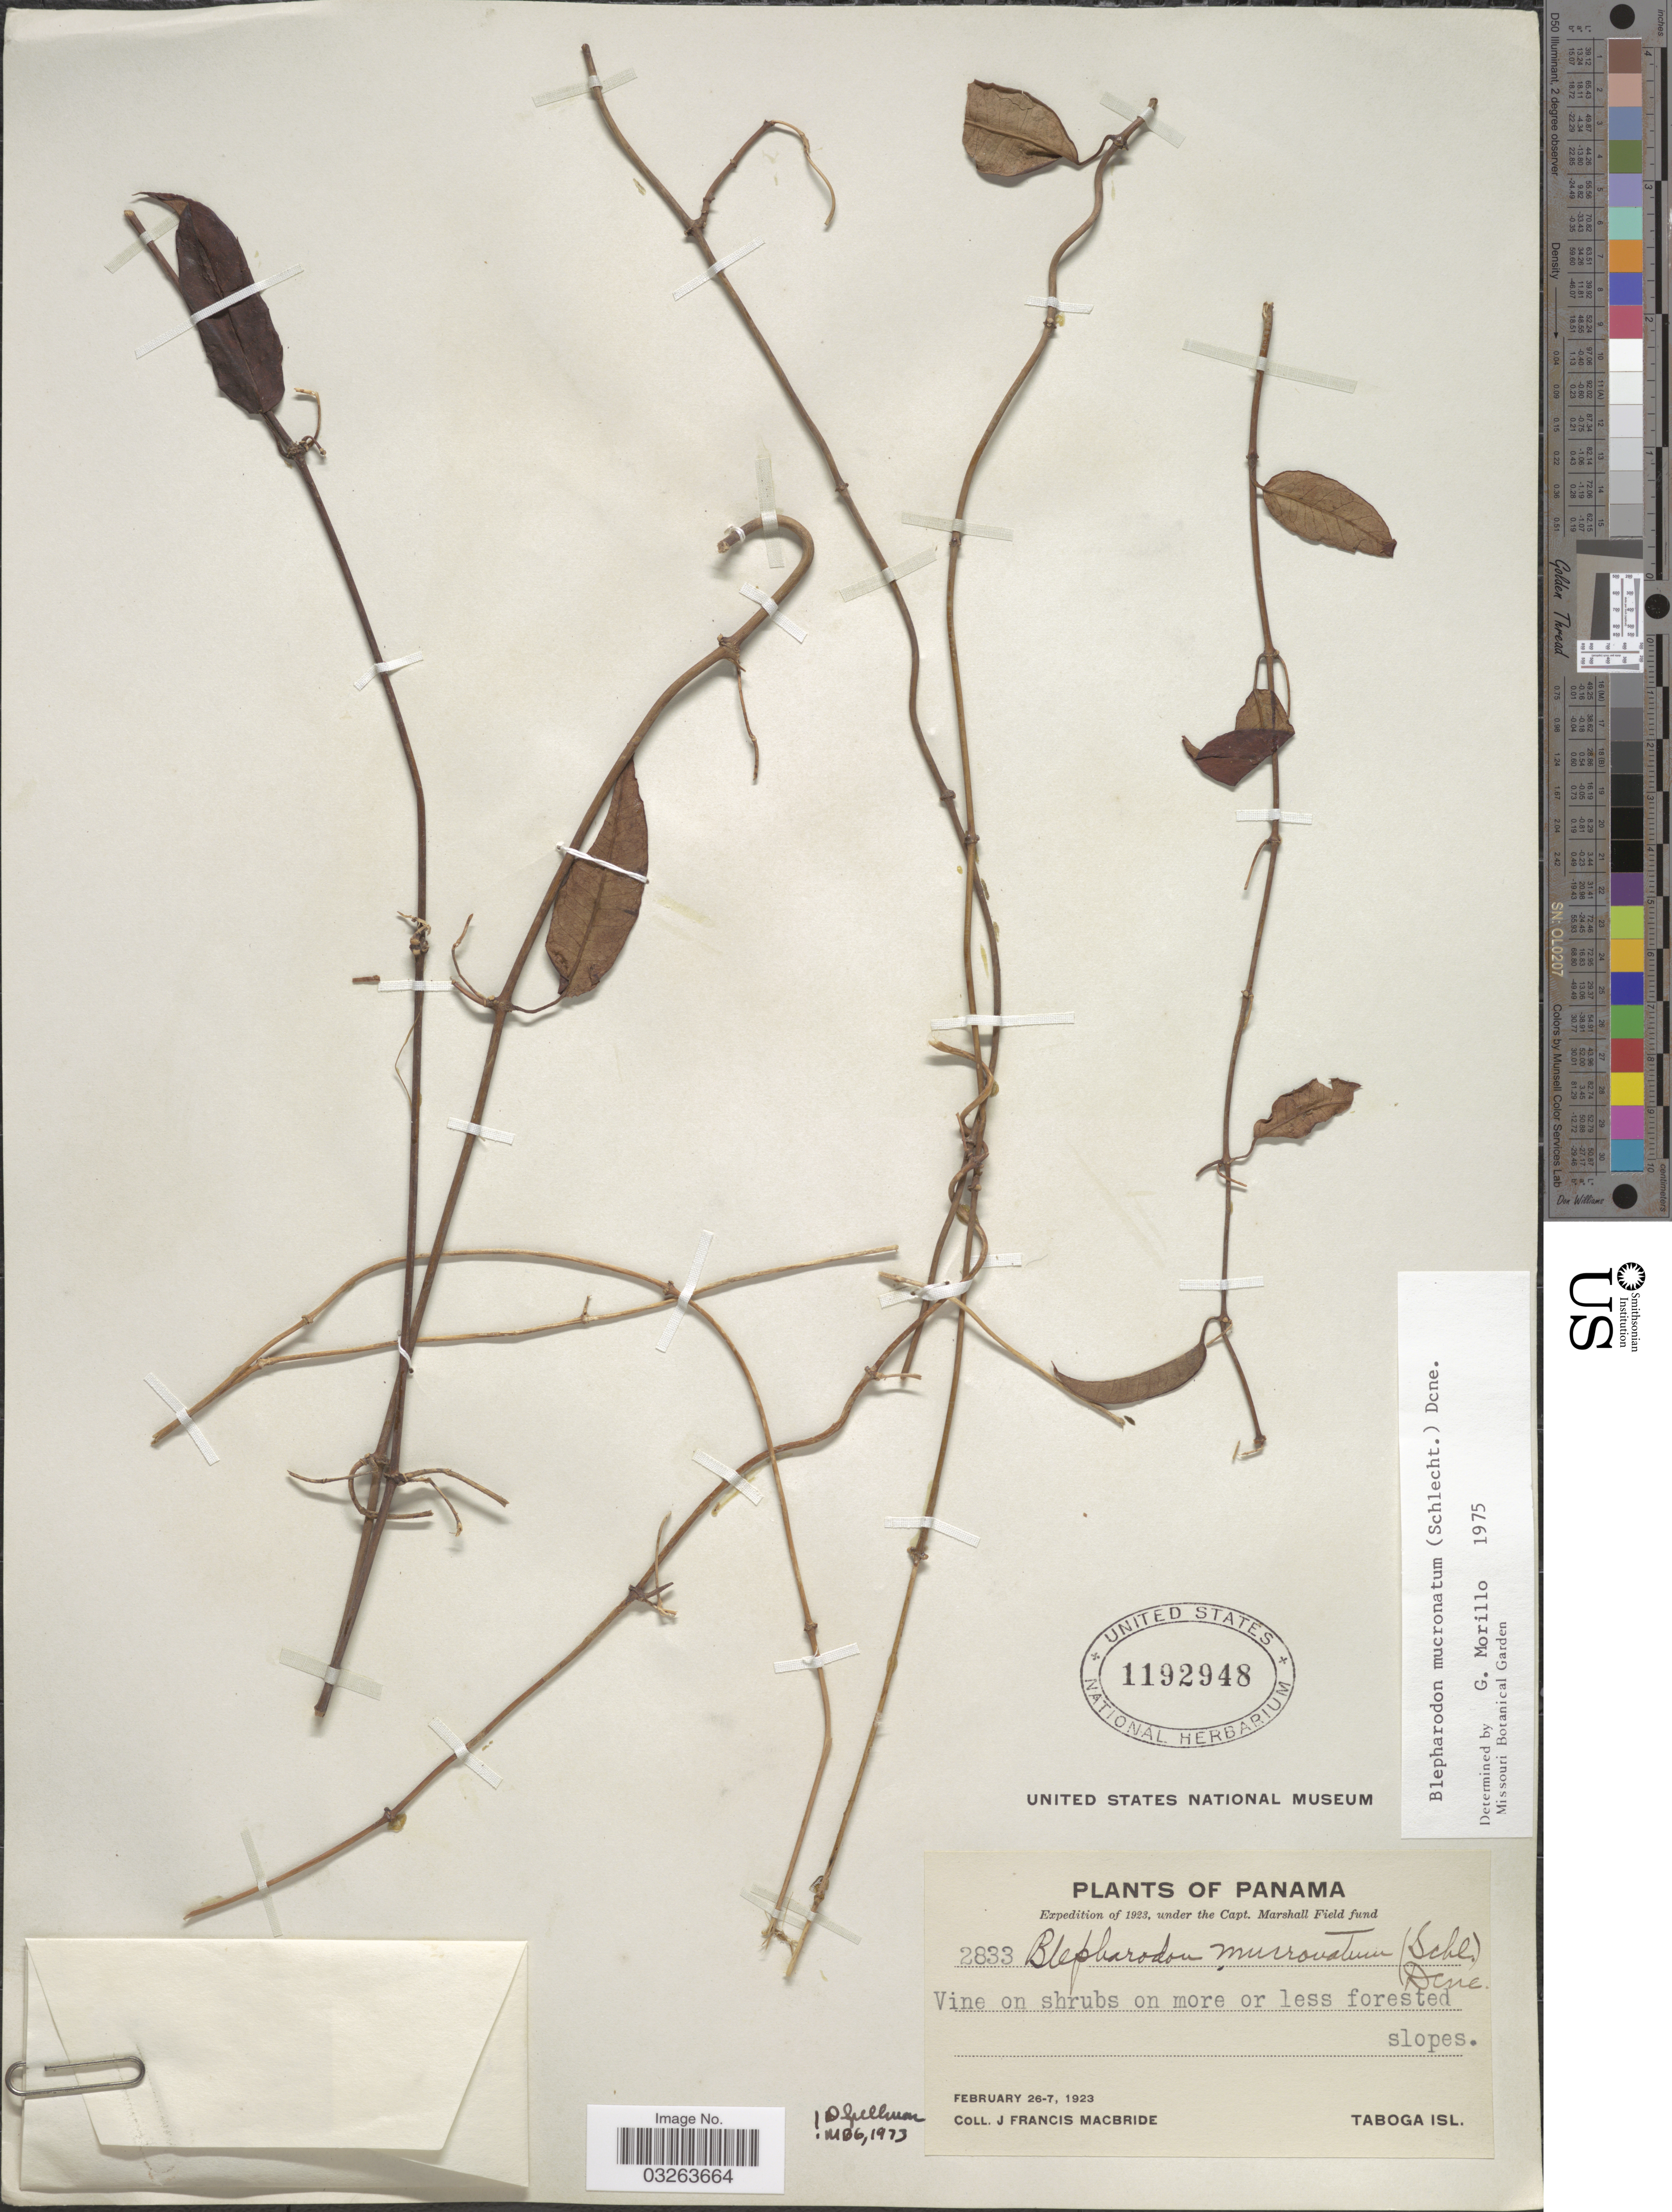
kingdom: Plantae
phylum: Tracheophyta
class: Magnoliopsida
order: Gentianales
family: Apocynaceae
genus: Blepharodon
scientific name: Blepharodon mucronatum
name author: (Schltdl.) Decne.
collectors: J. F. Macbride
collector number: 2833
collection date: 1923-02-26/1923-02-27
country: Panama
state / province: Panamá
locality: Taboga Isl.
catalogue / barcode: US 1192948